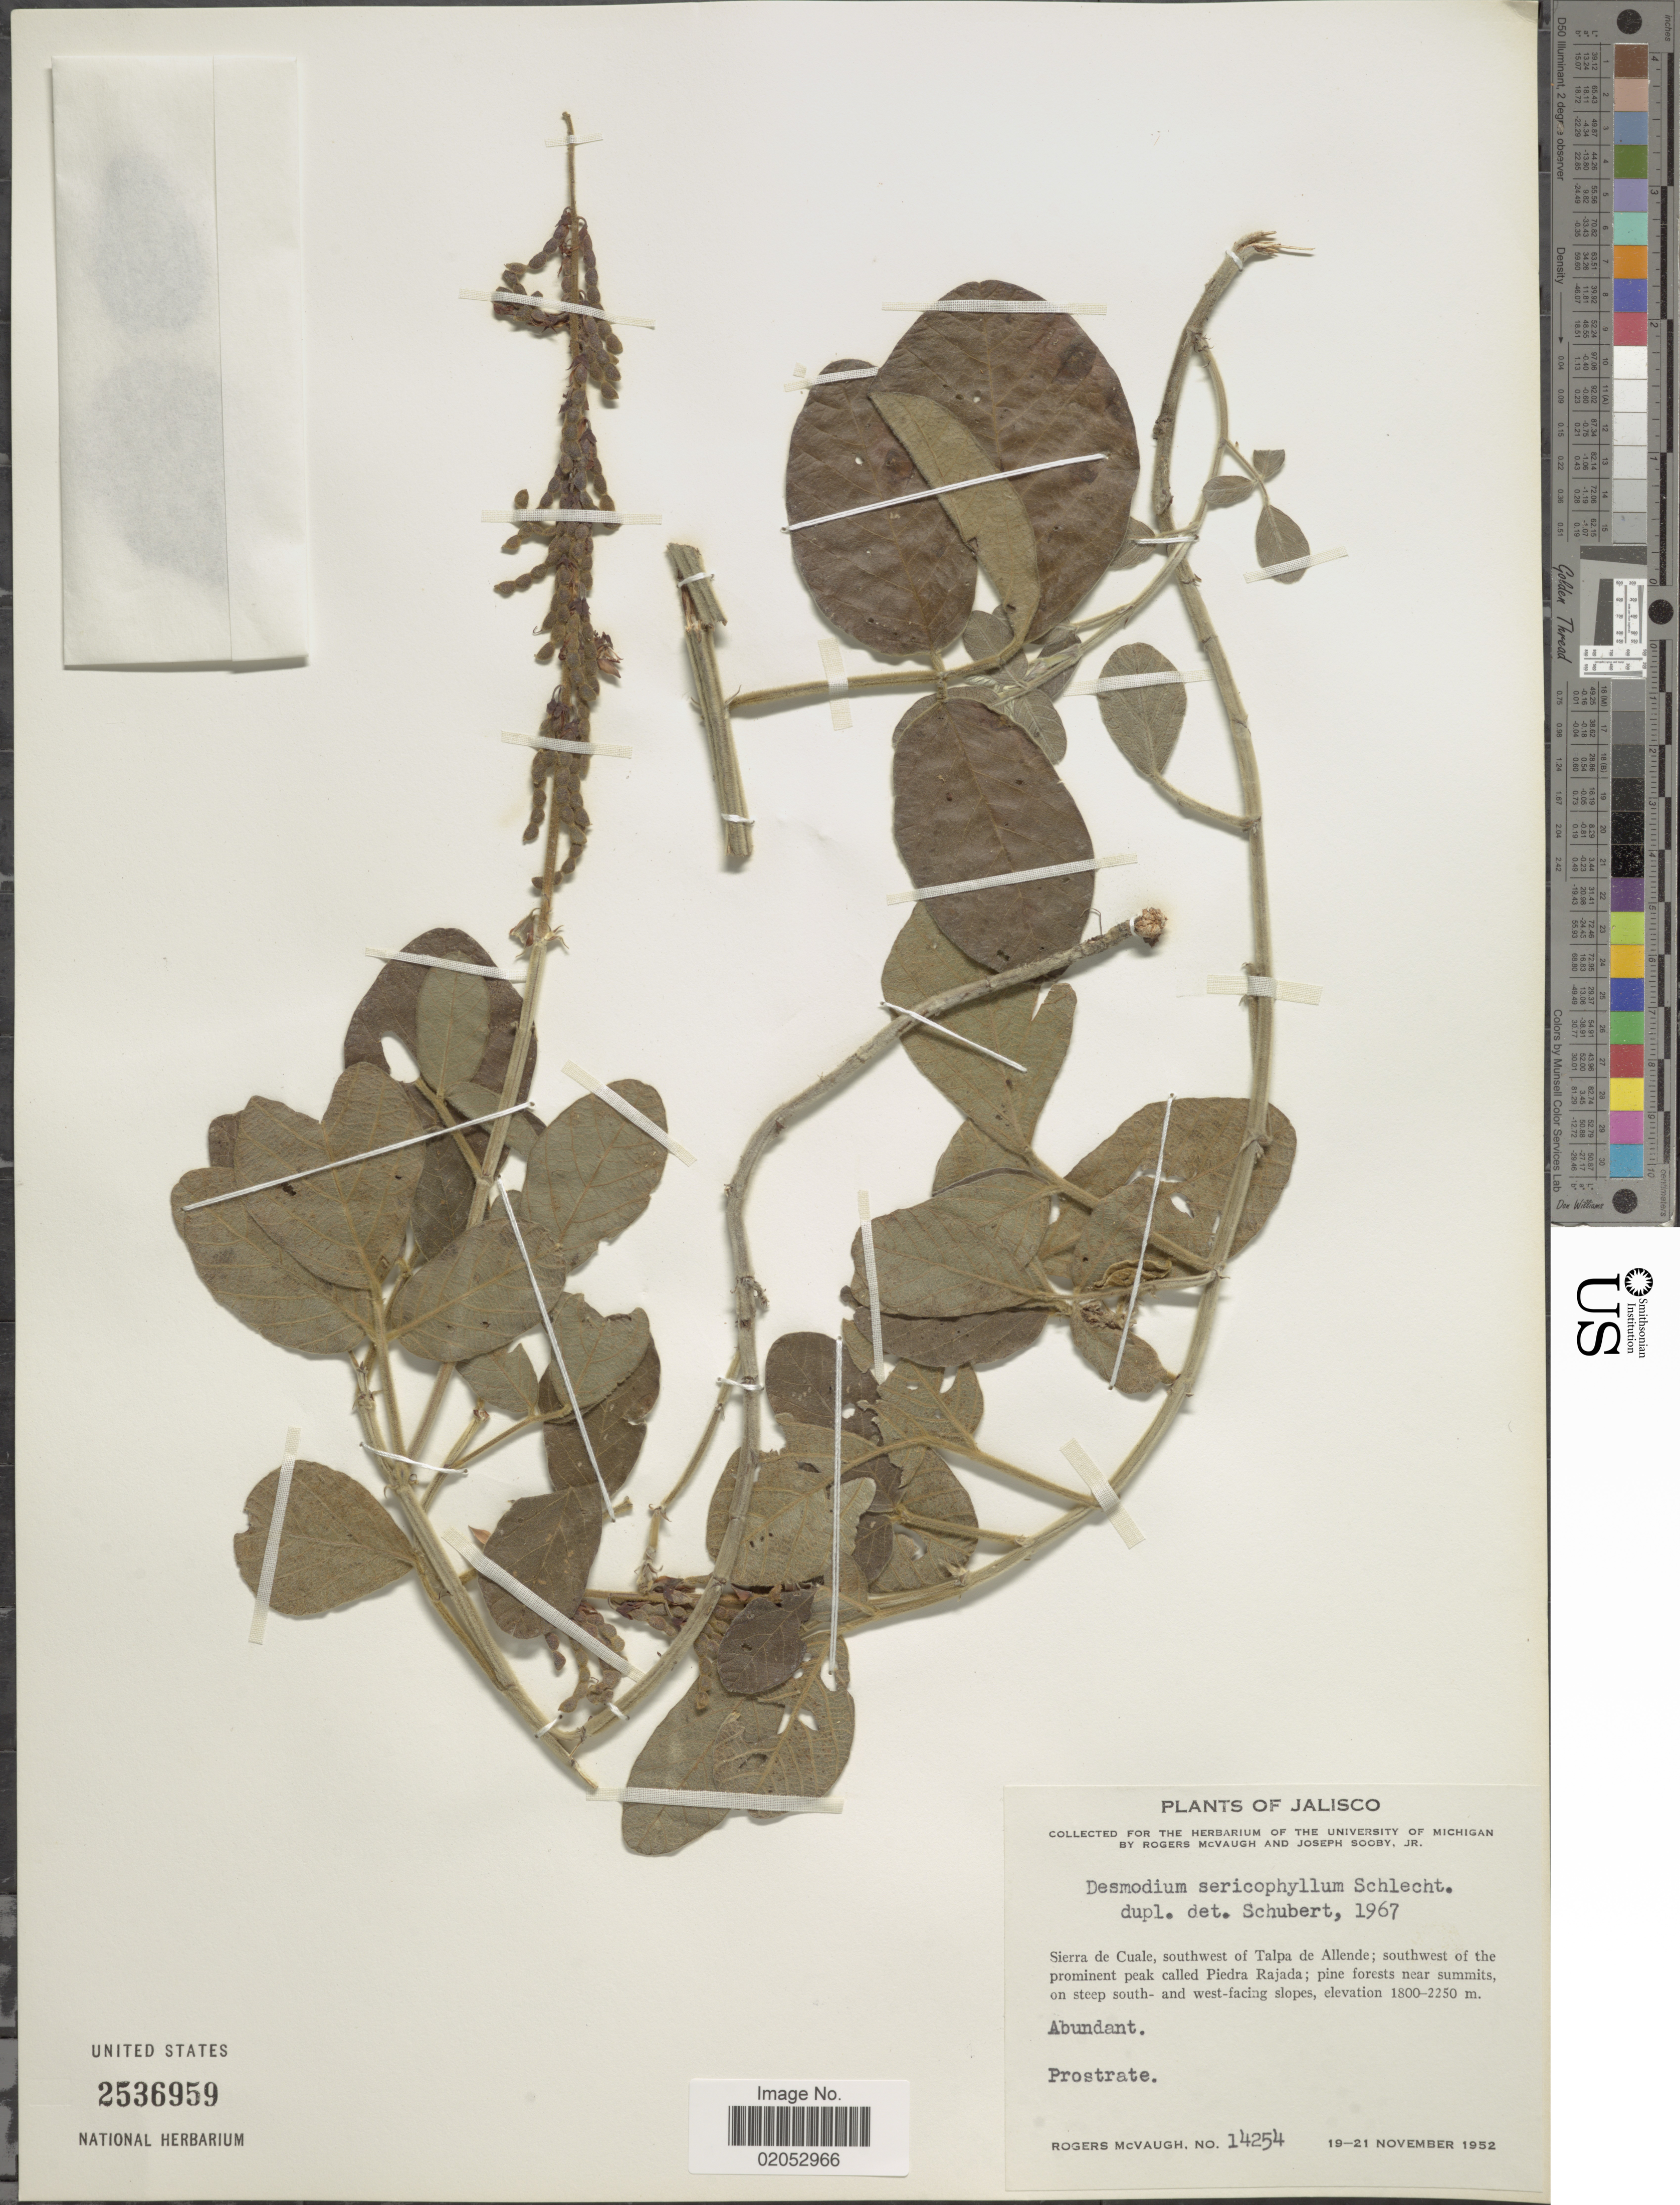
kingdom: Plantae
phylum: Tracheophyta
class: Magnoliopsida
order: Fabales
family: Fabaceae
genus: Desmodium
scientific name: Desmodium sericophyllum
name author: Schltdl.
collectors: R. McVaugh & J. Sooby Jr.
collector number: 14254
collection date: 1952-11-19/1952-11-21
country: Mexico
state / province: Jalisco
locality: Sierra de Cuale, southwest of Talpa de Allende; southwest of the prominent peak called Piedra Rajada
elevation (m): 1800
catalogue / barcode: US 2536959